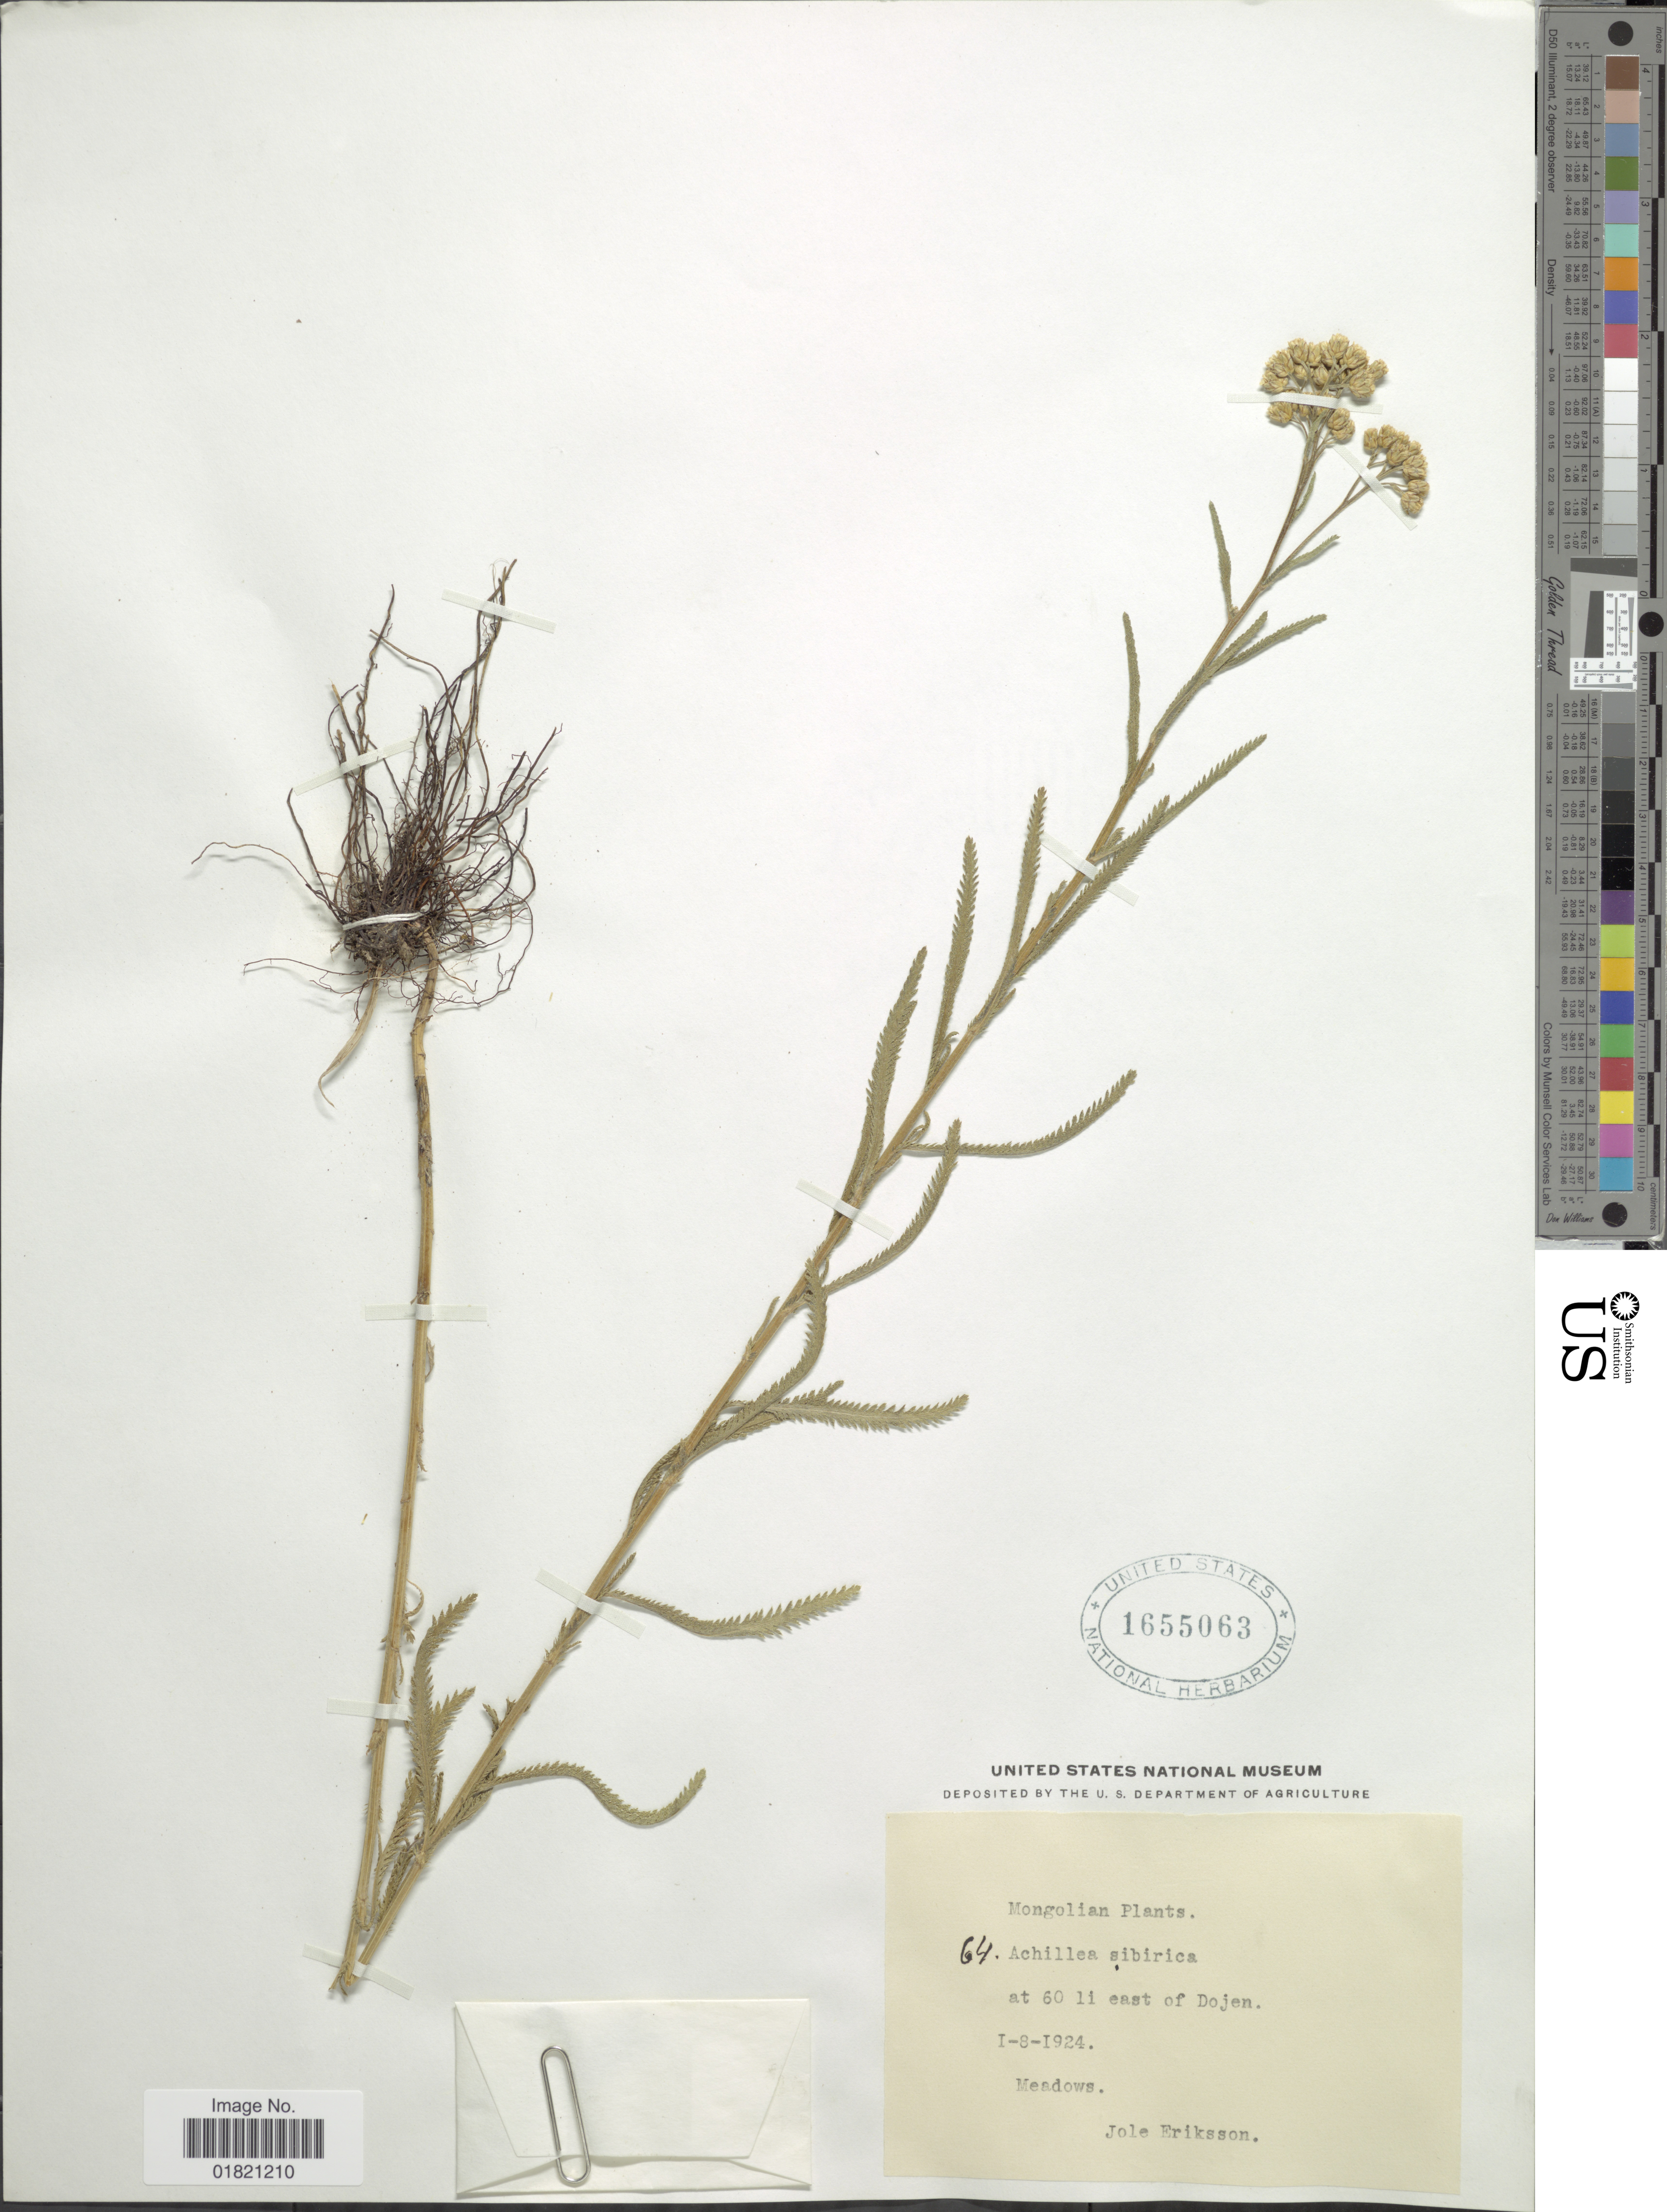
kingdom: Plantae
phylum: Tracheophyta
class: Magnoliopsida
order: Asterales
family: Asteraceae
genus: Achillea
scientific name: Achillea sibirica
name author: Ledeb.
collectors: J. Eriksson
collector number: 64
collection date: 1924-08-01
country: Mongolia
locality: At 60 li east of Dojen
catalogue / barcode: US 1655063